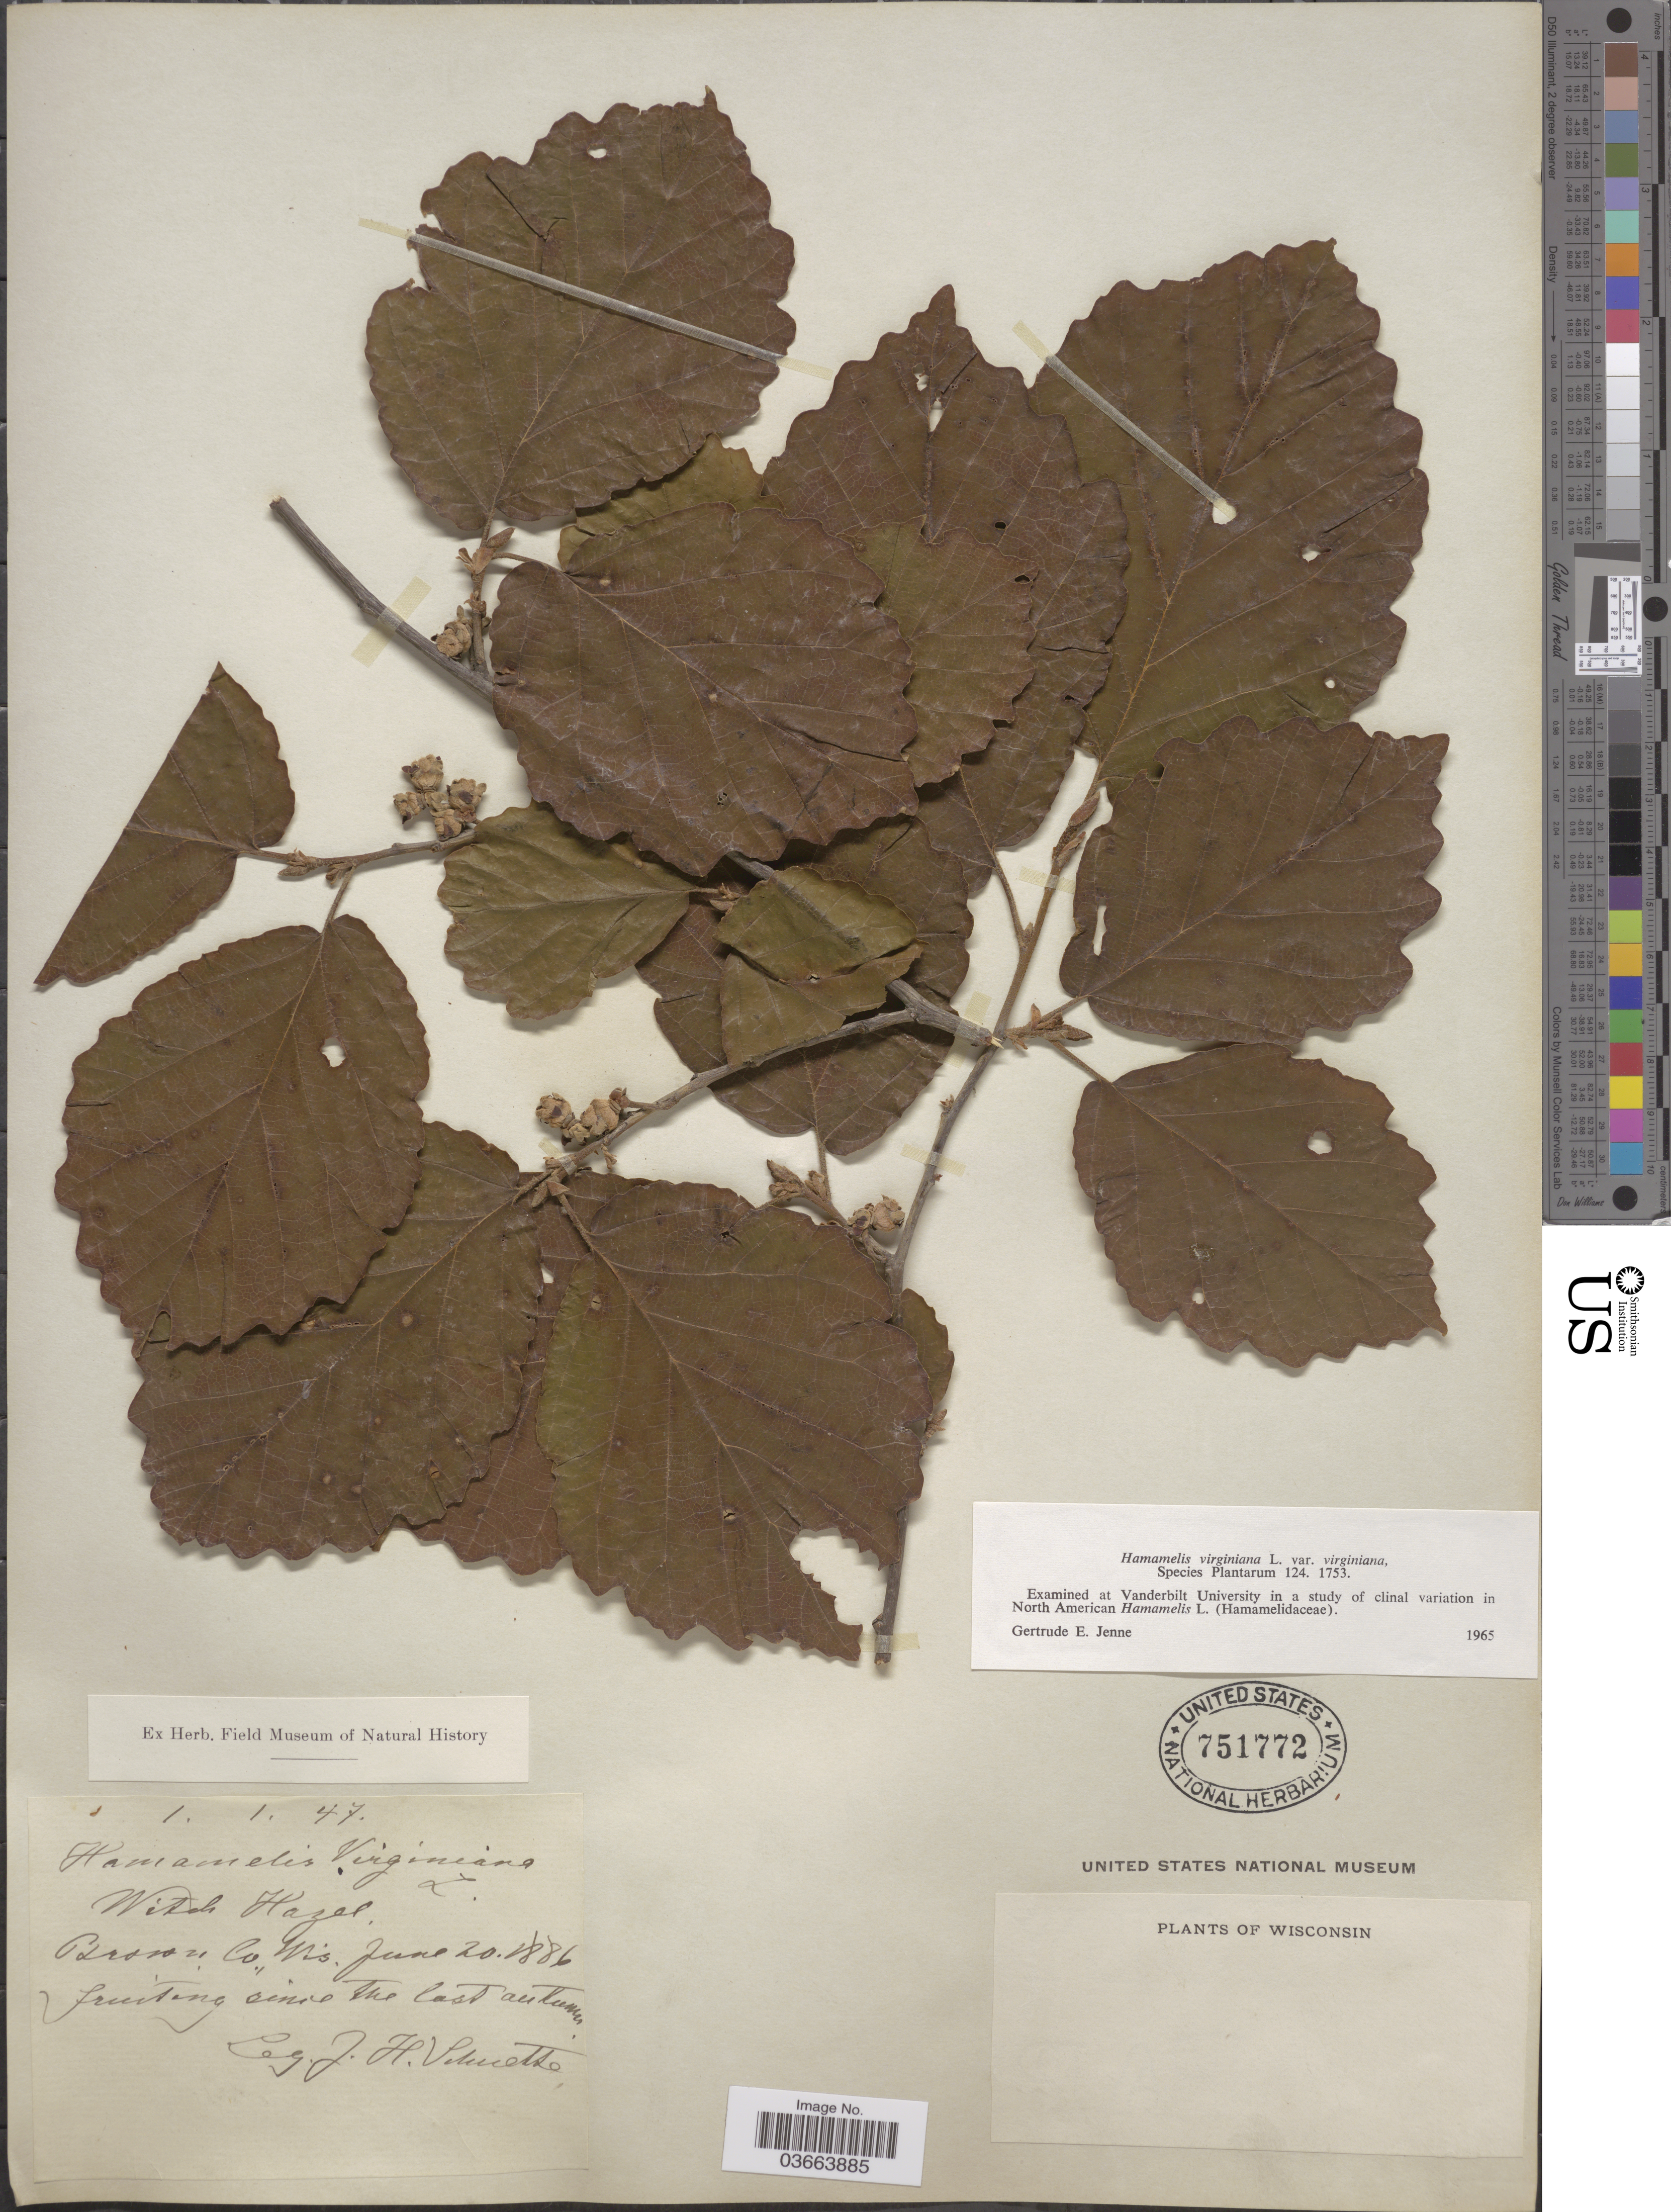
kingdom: Plantae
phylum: Tracheophyta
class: Magnoliopsida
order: Saxifragales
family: Hamamelidaceae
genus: Hamamelis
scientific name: Hamamelis virginiana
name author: L.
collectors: J. H. Schuette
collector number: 1 1 47?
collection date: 1886-06-20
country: United States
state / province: Wisconsin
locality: Brown Co.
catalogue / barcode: US 751772